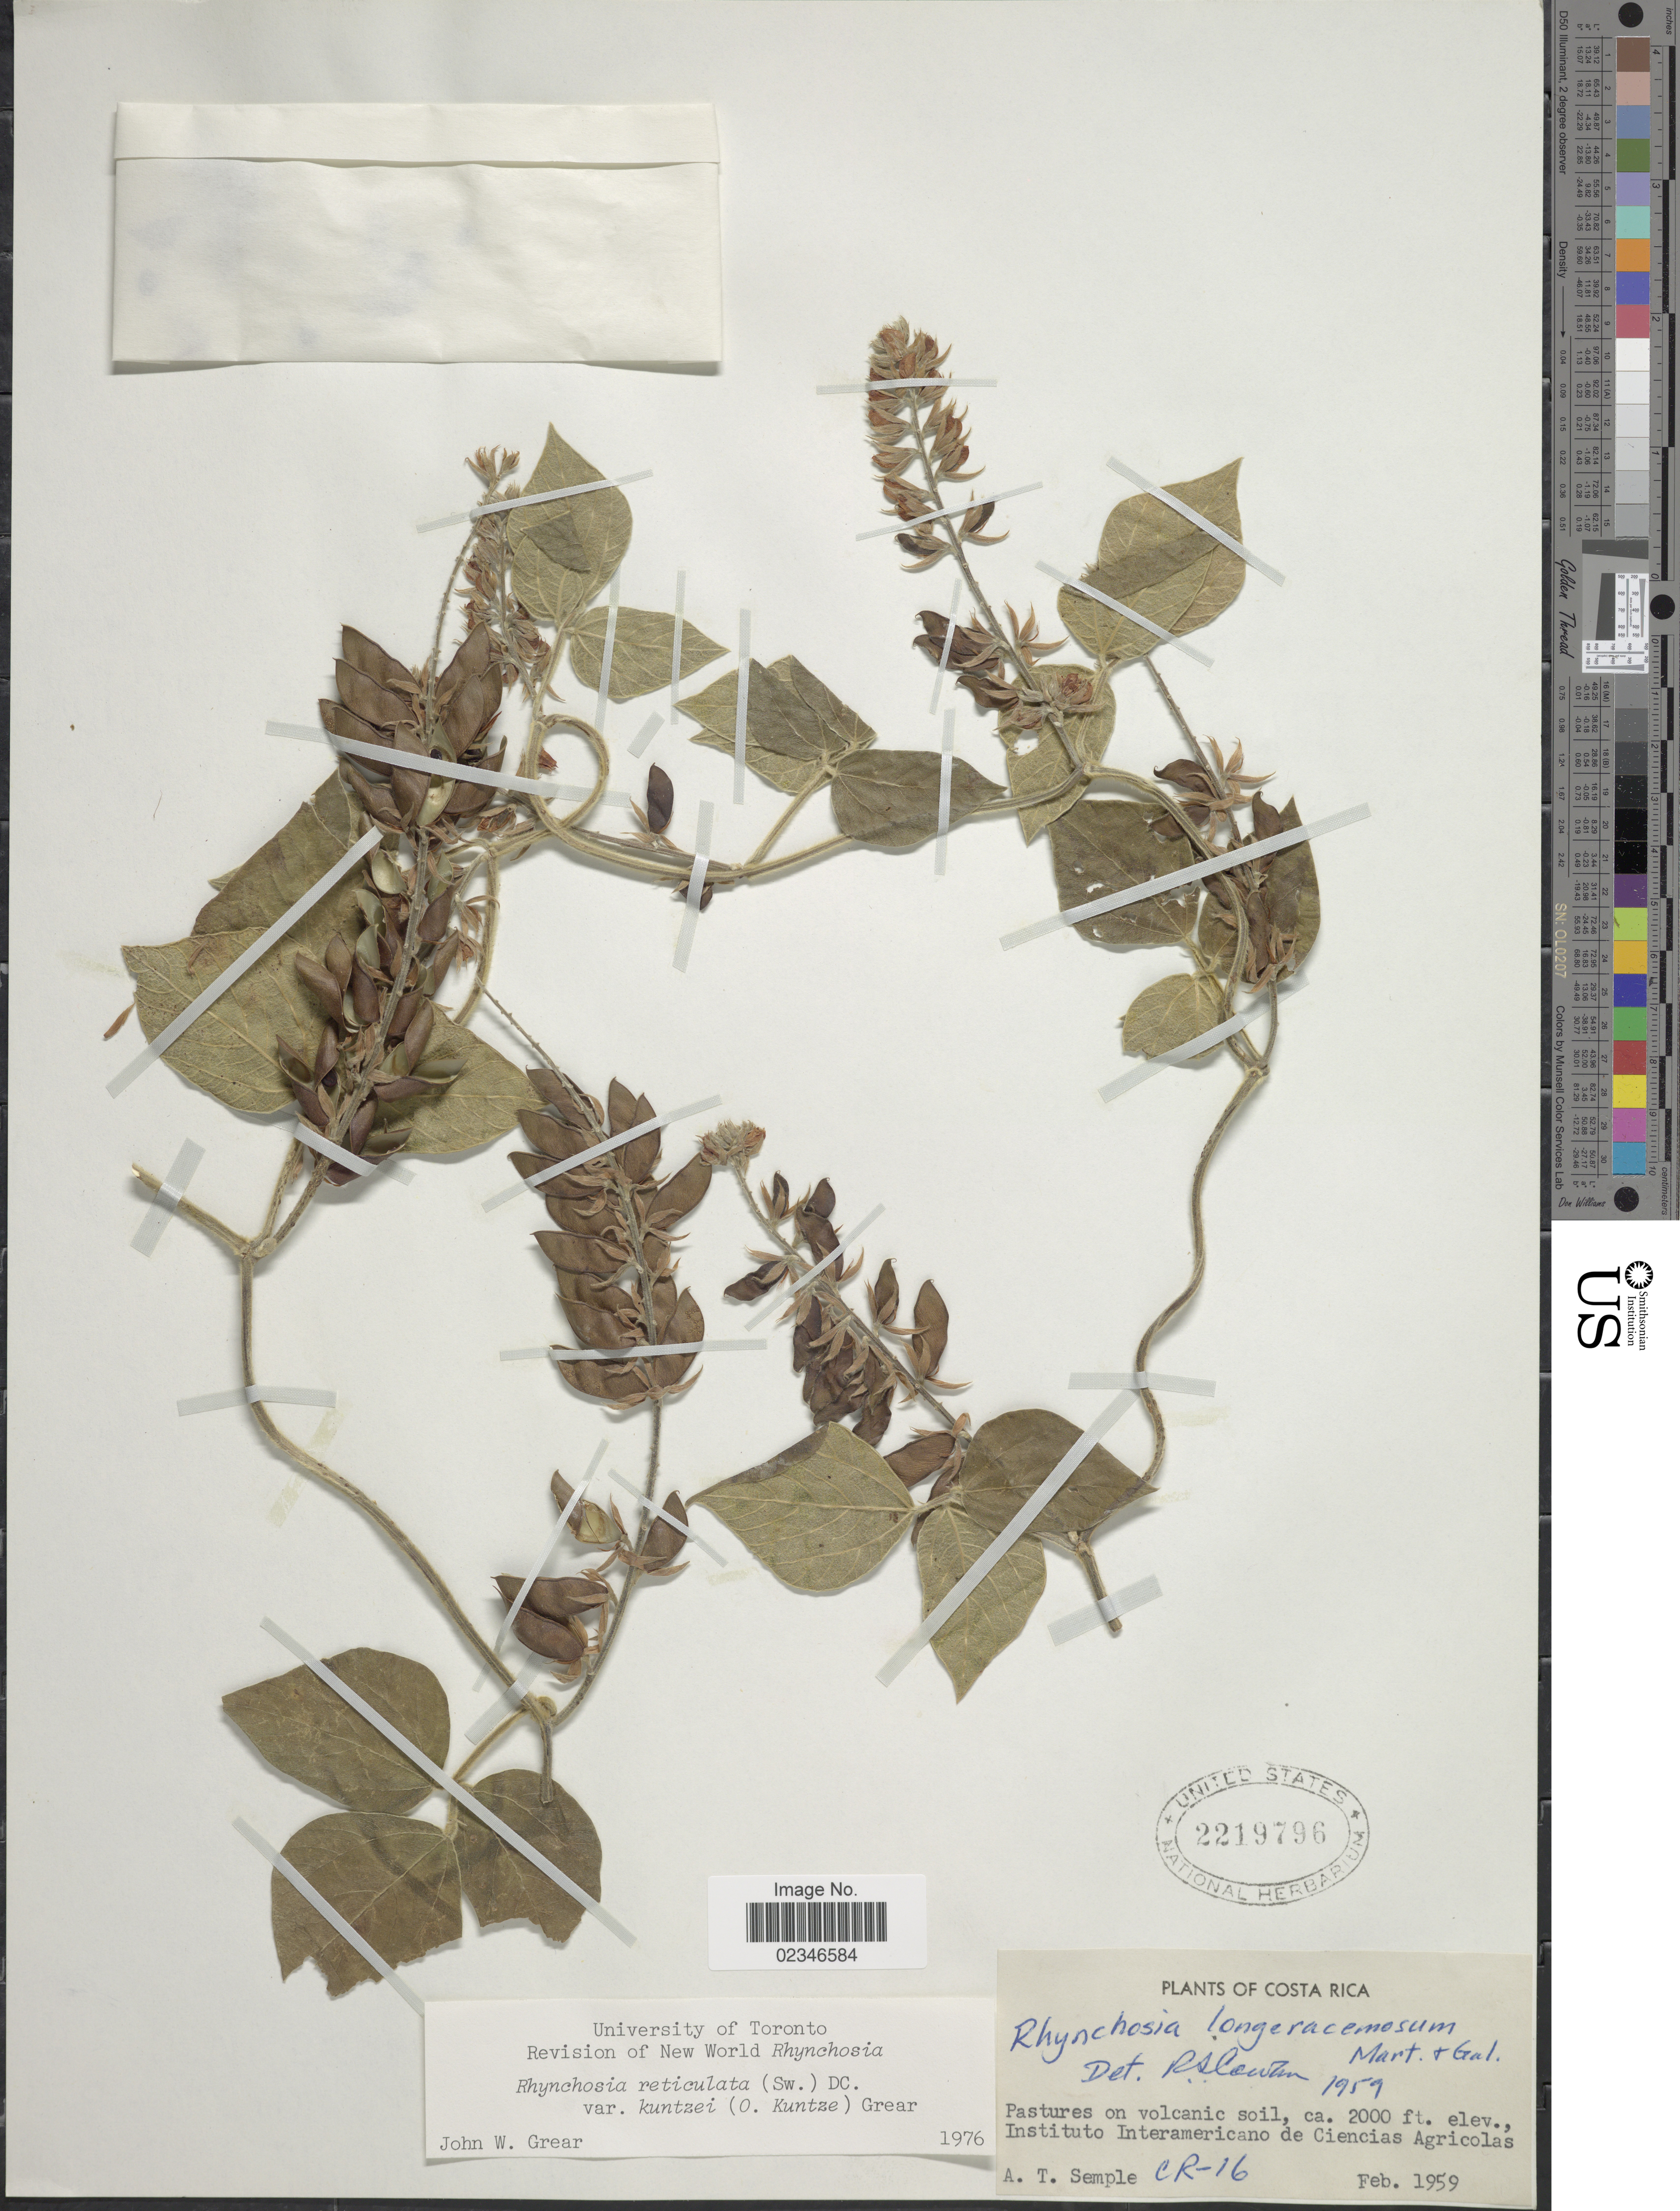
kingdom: Plantae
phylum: Tracheophyta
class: Magnoliopsida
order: Fabales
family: Fabaceae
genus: Rhynchosia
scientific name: Rhynchosia reticulata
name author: (Sw.) DC.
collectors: A. Semple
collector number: CR-16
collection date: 1959-02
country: Costa Rica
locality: Instituto Interamericano de Ciencias Agricoles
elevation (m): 610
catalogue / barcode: US 2219796